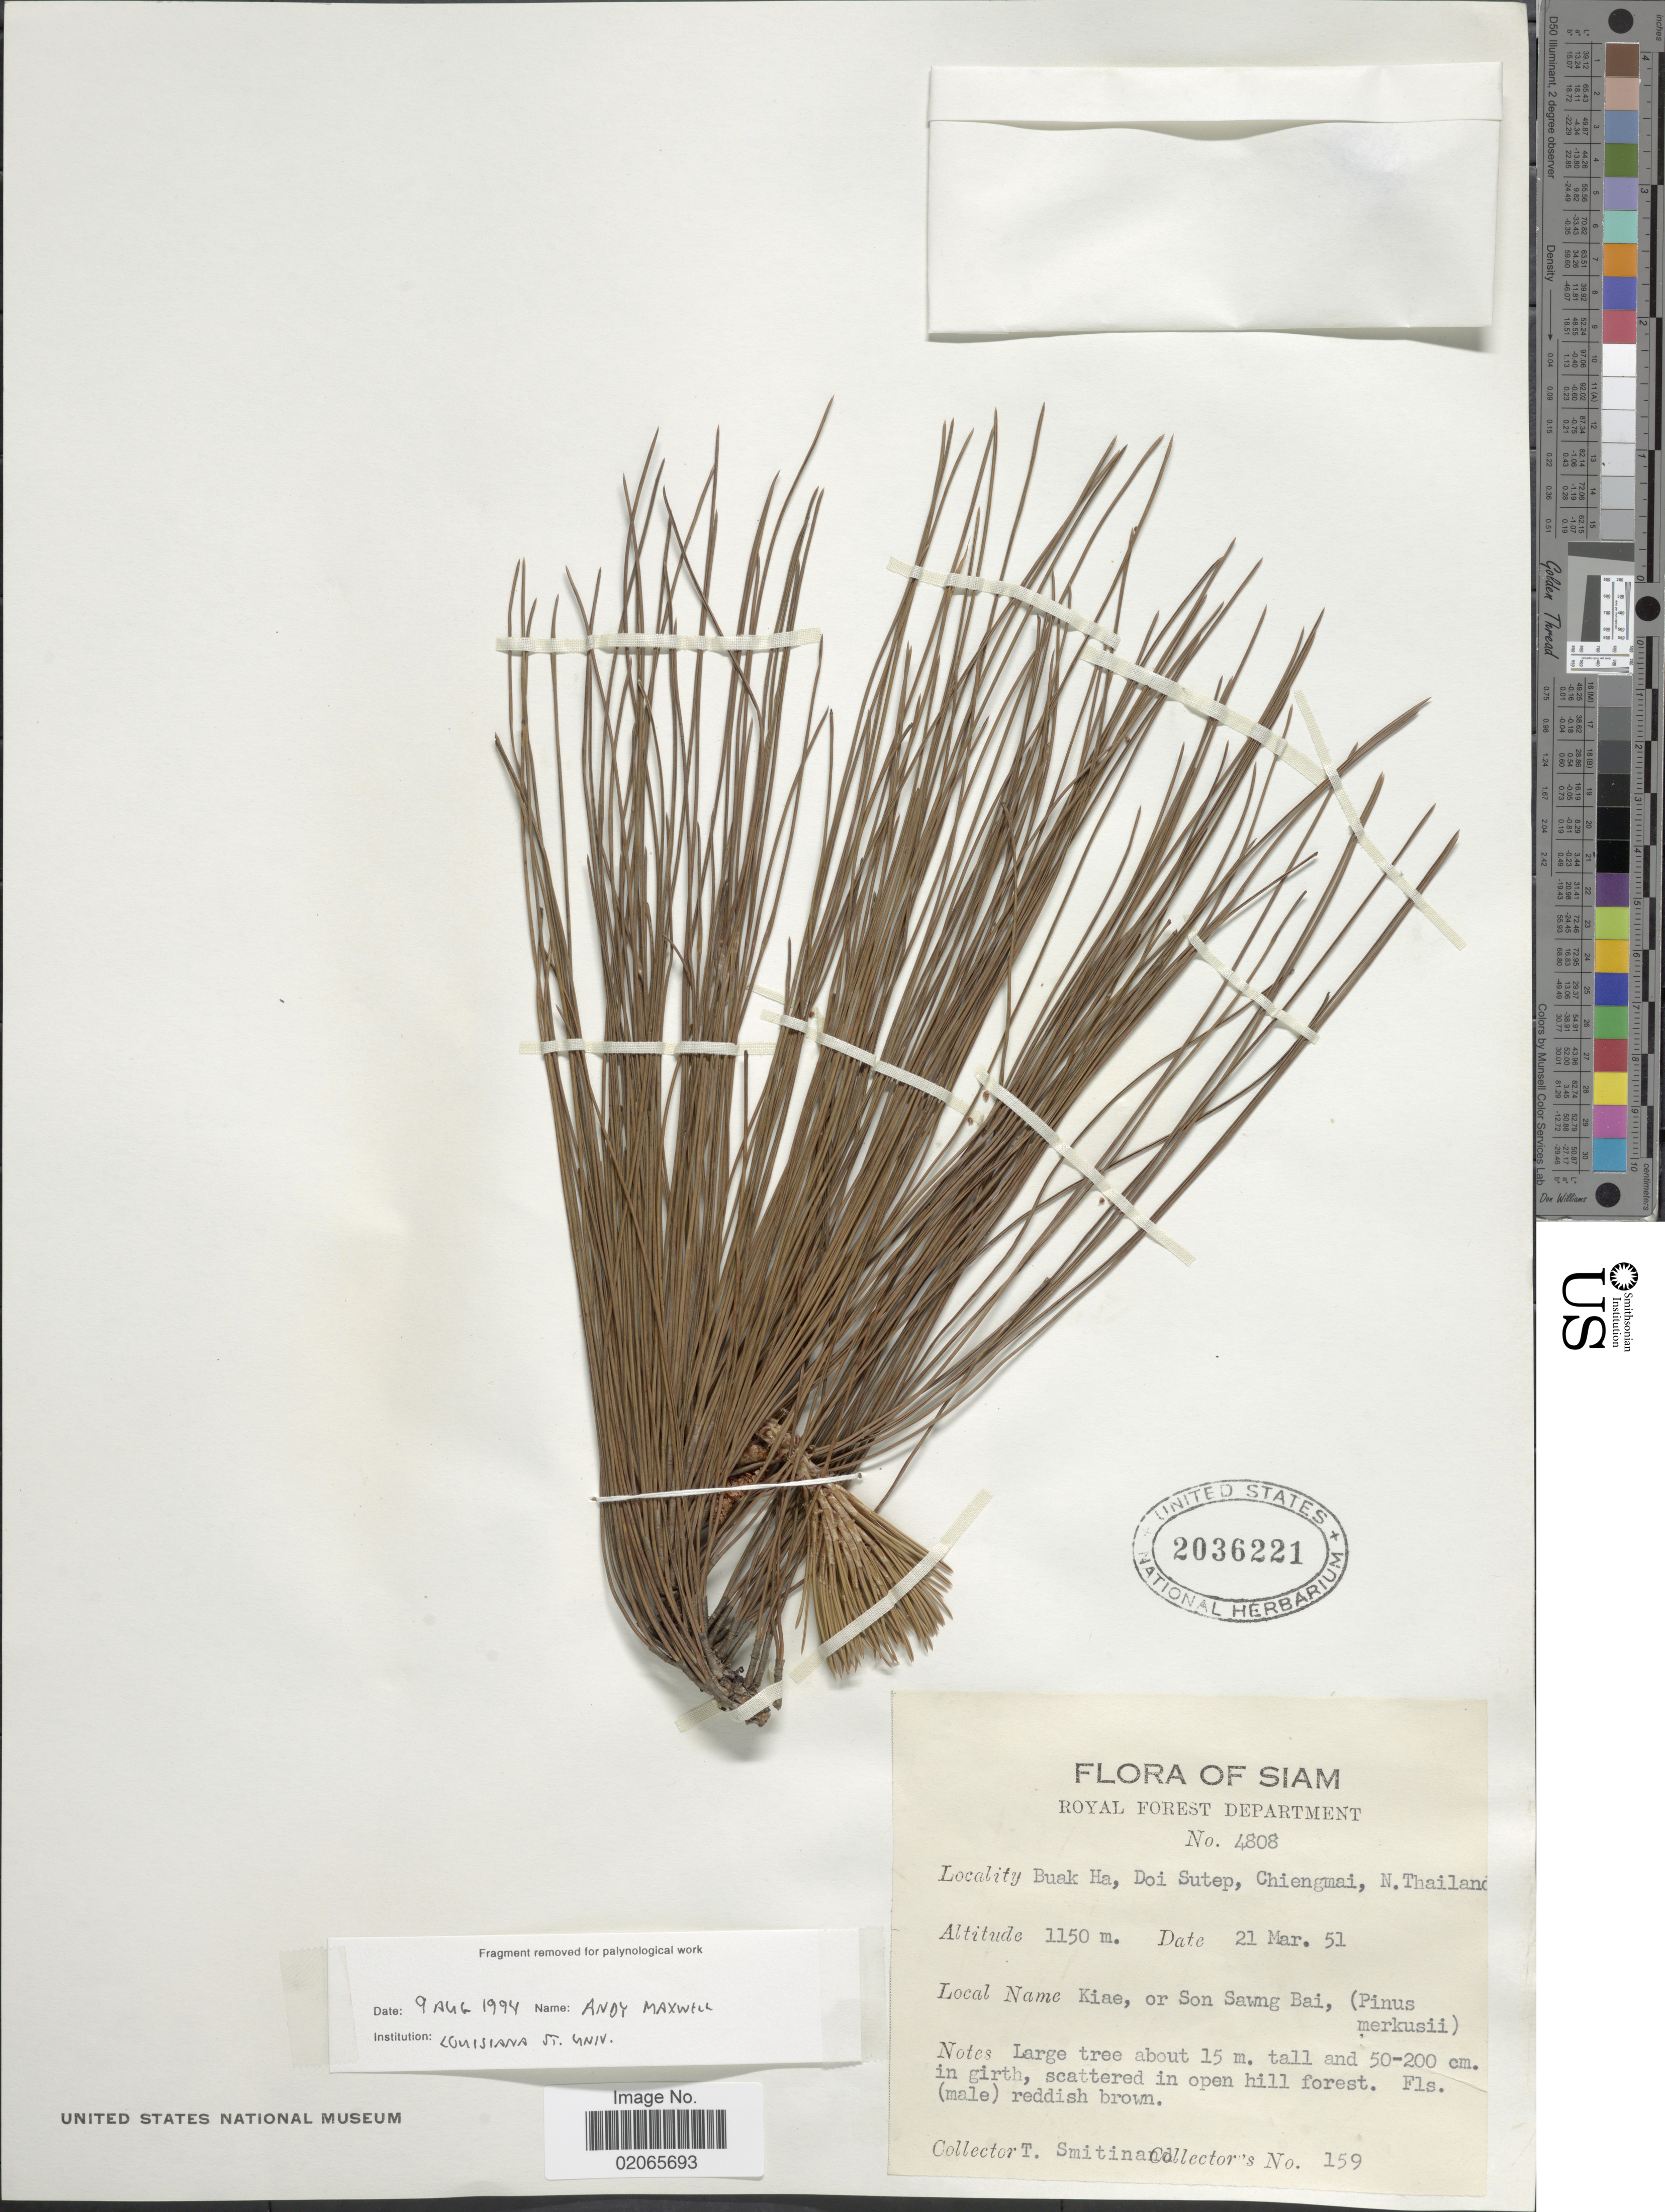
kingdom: Plantae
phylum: Tracheophyta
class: Pinopsida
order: Pinales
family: Pinaceae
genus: Pinus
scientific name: Pinus merkusii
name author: Jungh. & DeVries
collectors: T. Smitinand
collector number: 159/4808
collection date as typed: Transcribed d/m/y: 21/3/51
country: Thailand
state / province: Chiang Mai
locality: Siam, Buak Ha, Doi Sutep, Chiengmai, N. Thailand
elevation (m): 1150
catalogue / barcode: US 2036221